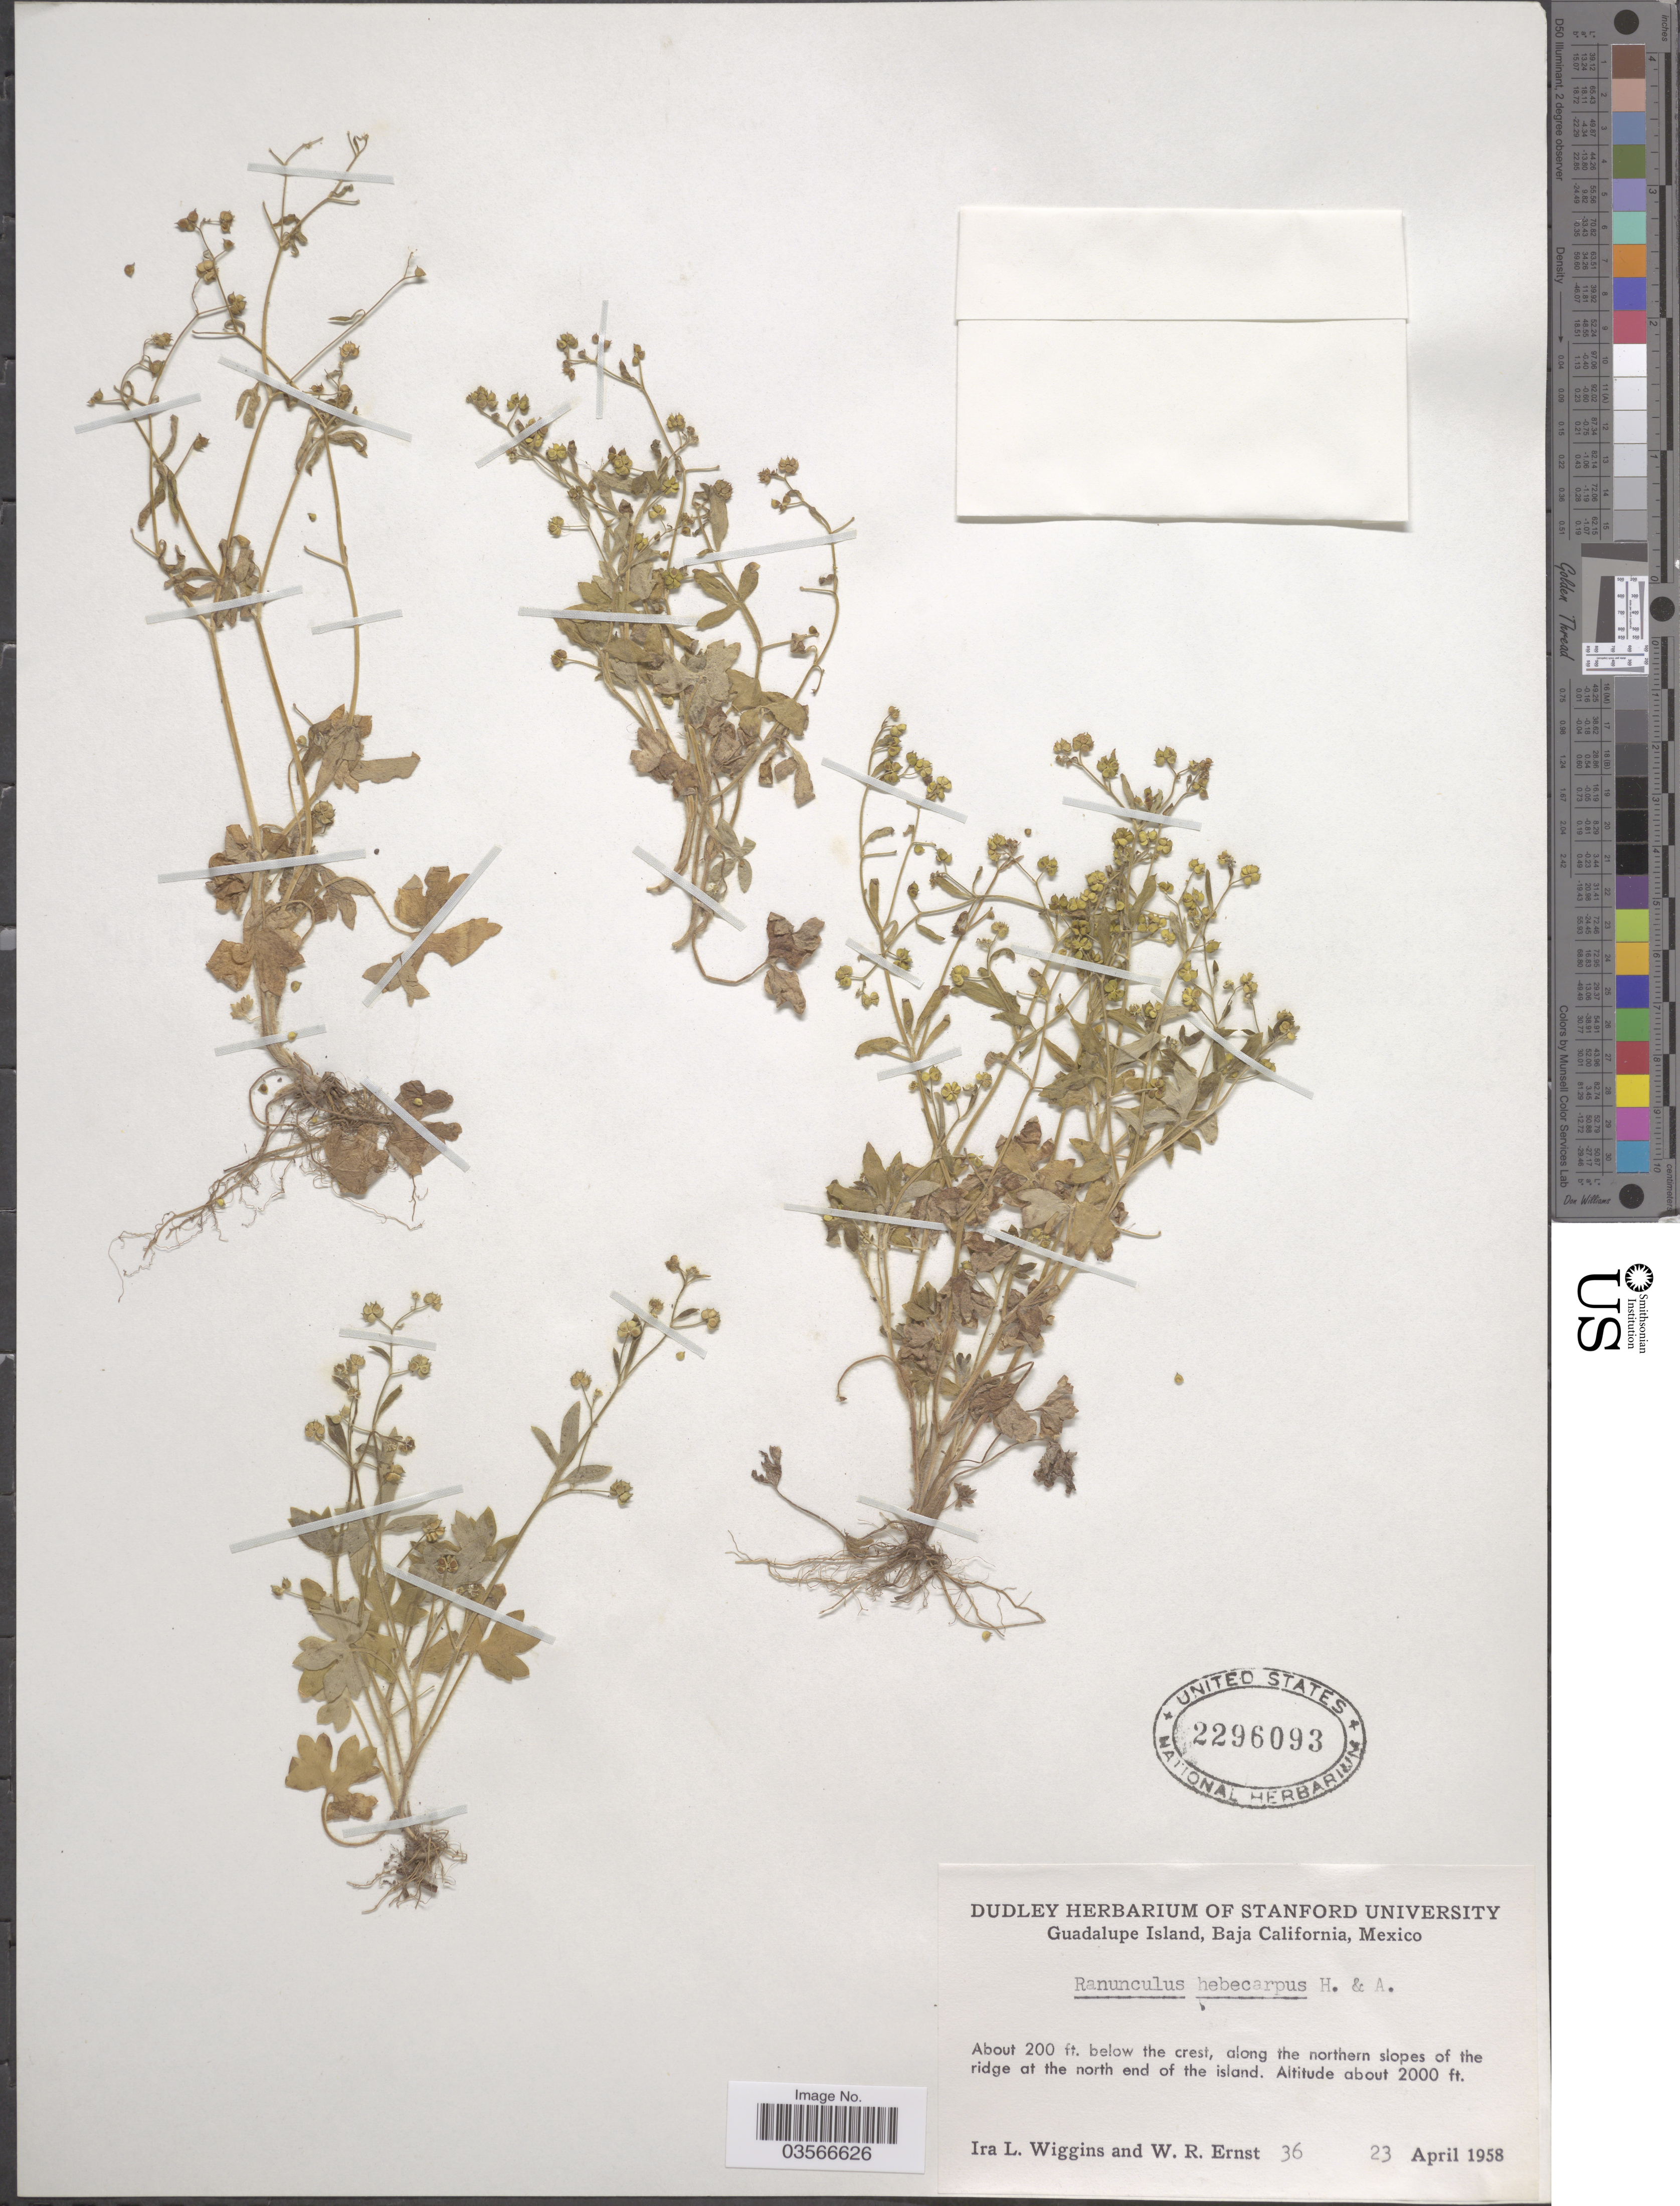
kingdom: Plantae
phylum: Tracheophyta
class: Magnoliopsida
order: Ranunculales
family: Ranunculaceae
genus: Ranunculus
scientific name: Ranunculus hebecarpus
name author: Hook. & Arn.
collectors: I. L. Wiggins & W. R. Ernst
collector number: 36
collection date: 1958-04-23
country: Mexico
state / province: Baja California Norte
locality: Guadalupe Island. About 200 ft. below the crest, along the northern slopes of the ridge at the north end of the island.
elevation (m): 610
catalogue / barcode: US 2296093